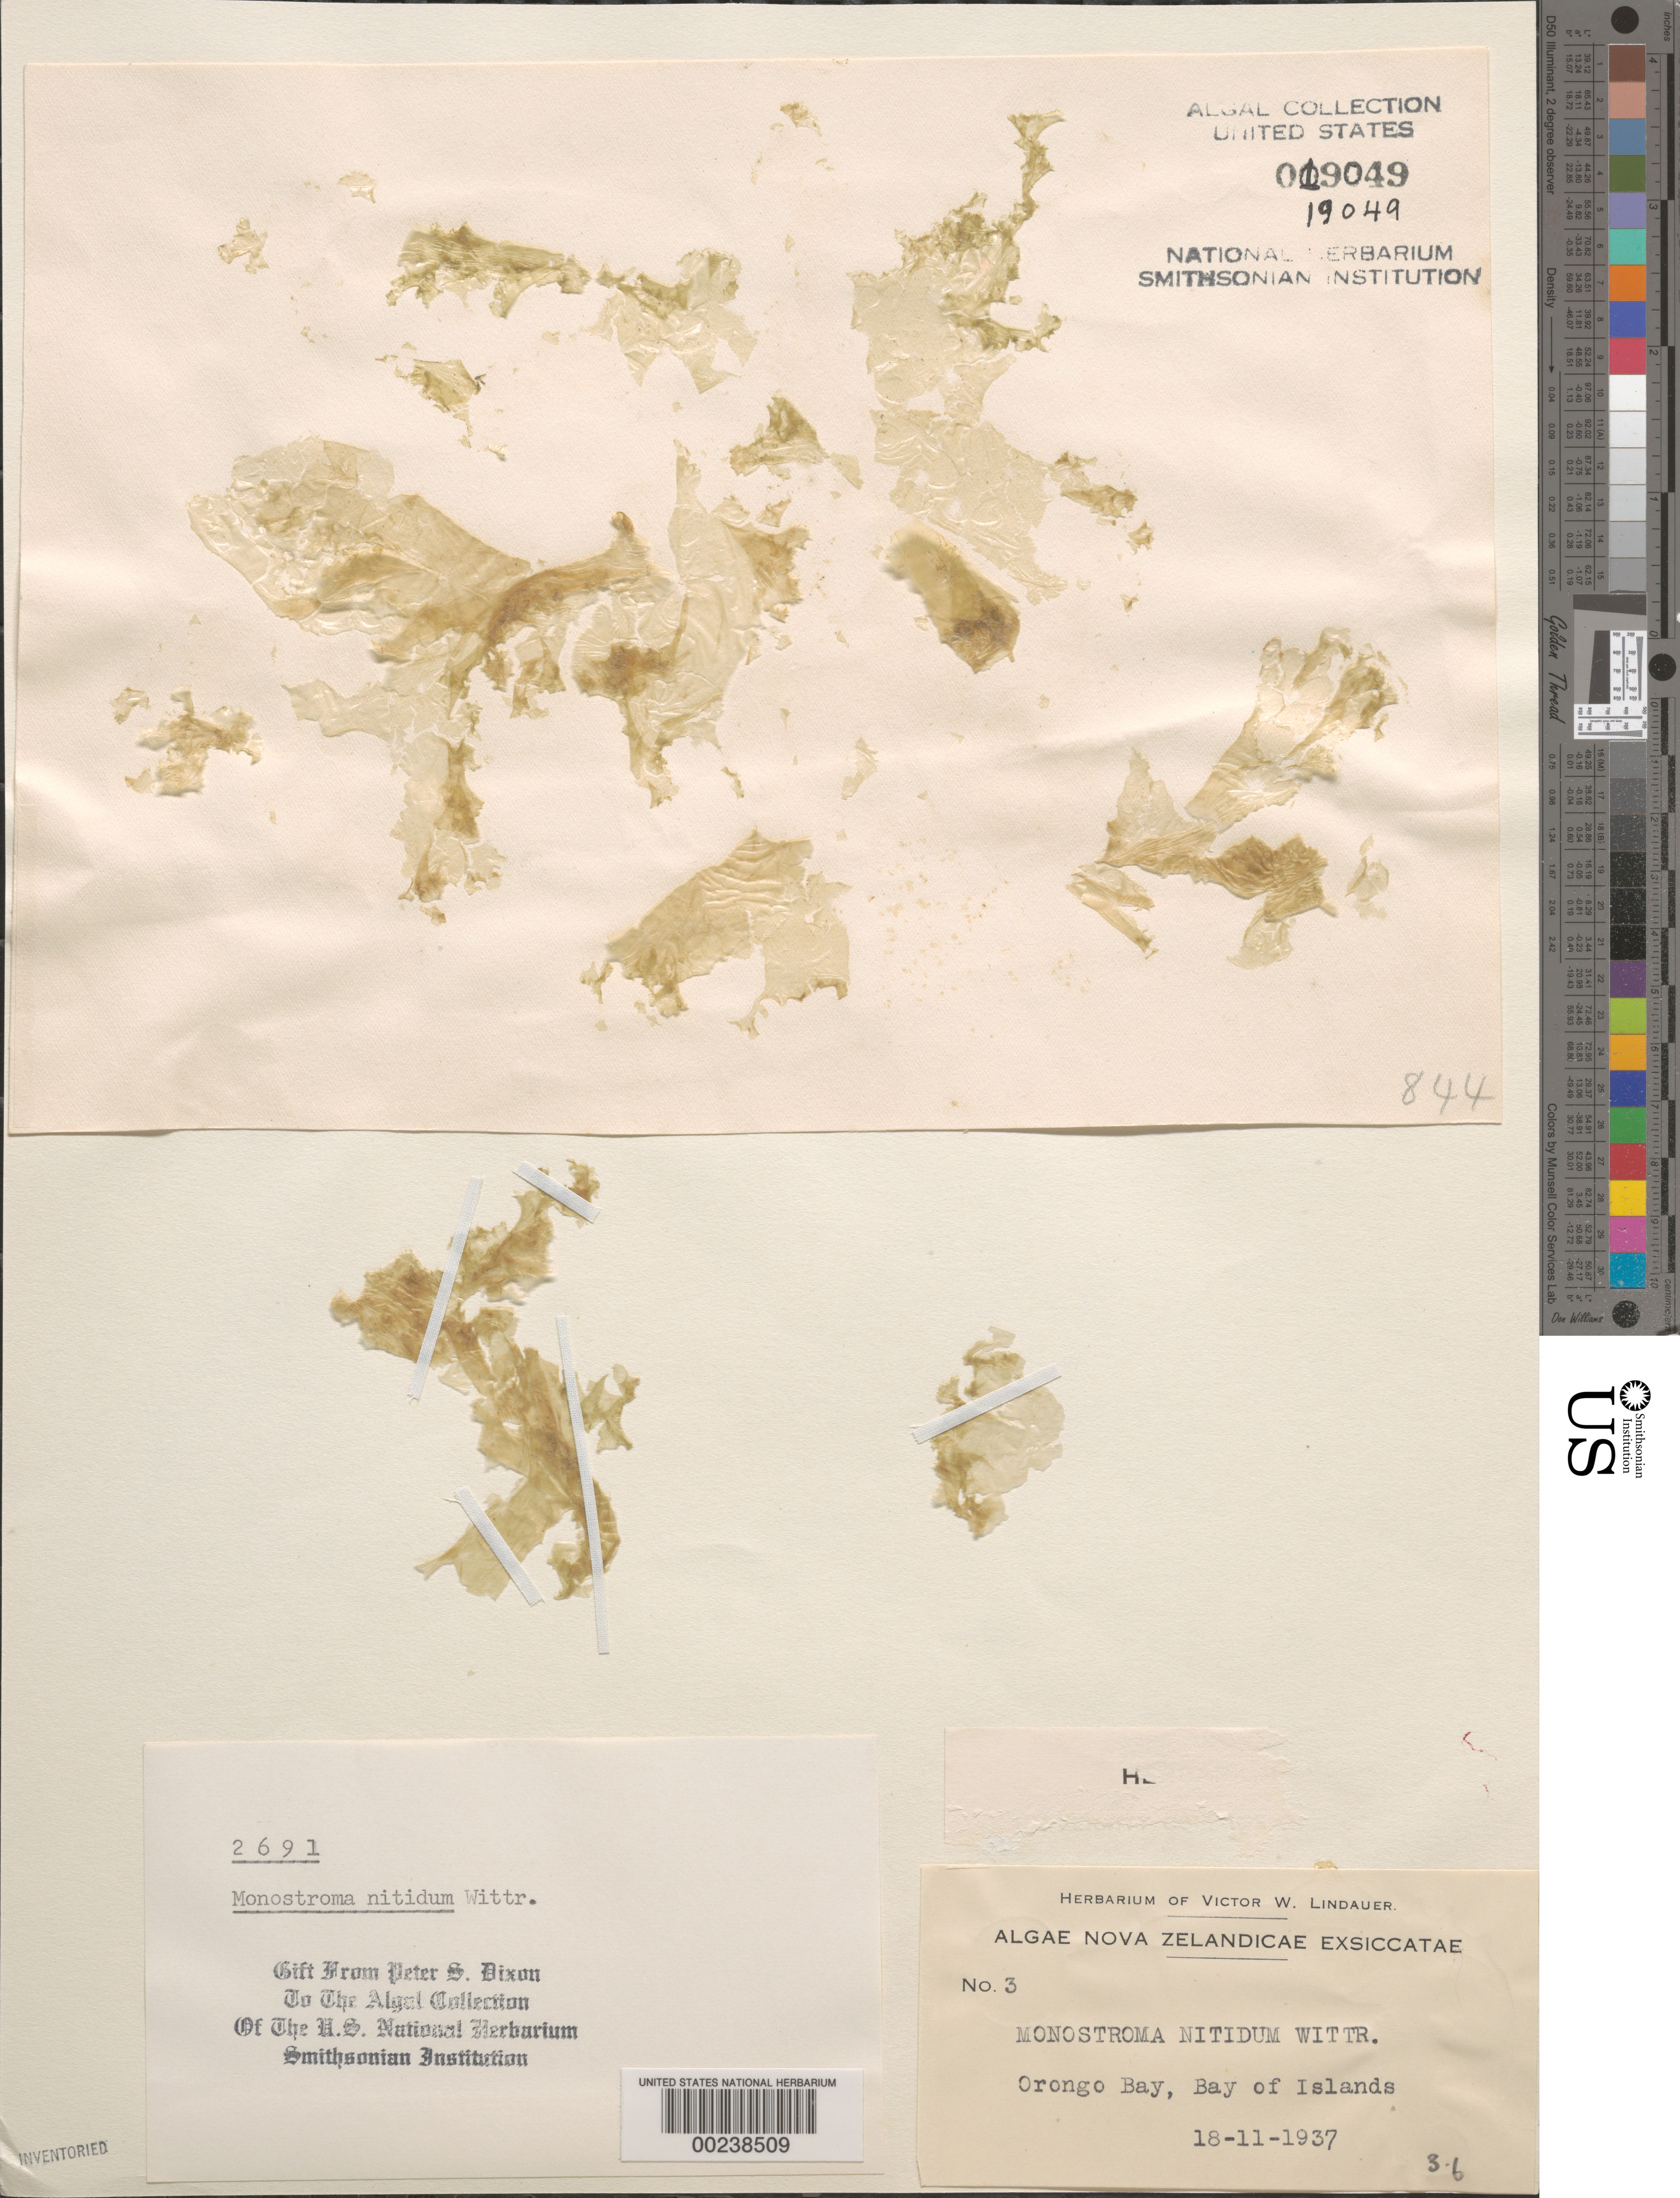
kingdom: Plantae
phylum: Chlorophyta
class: Ulvophyceae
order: Ulvales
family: Monostromataceae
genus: Monostroma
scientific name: Monostroma nitidum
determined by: Dixon, P. S.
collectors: V. Lindauer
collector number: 3 & PSD 2691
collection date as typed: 18 Nov 1937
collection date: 1937-11-18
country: New Zealand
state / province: Northland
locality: Bay of islands, orongo bay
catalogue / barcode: US 19049